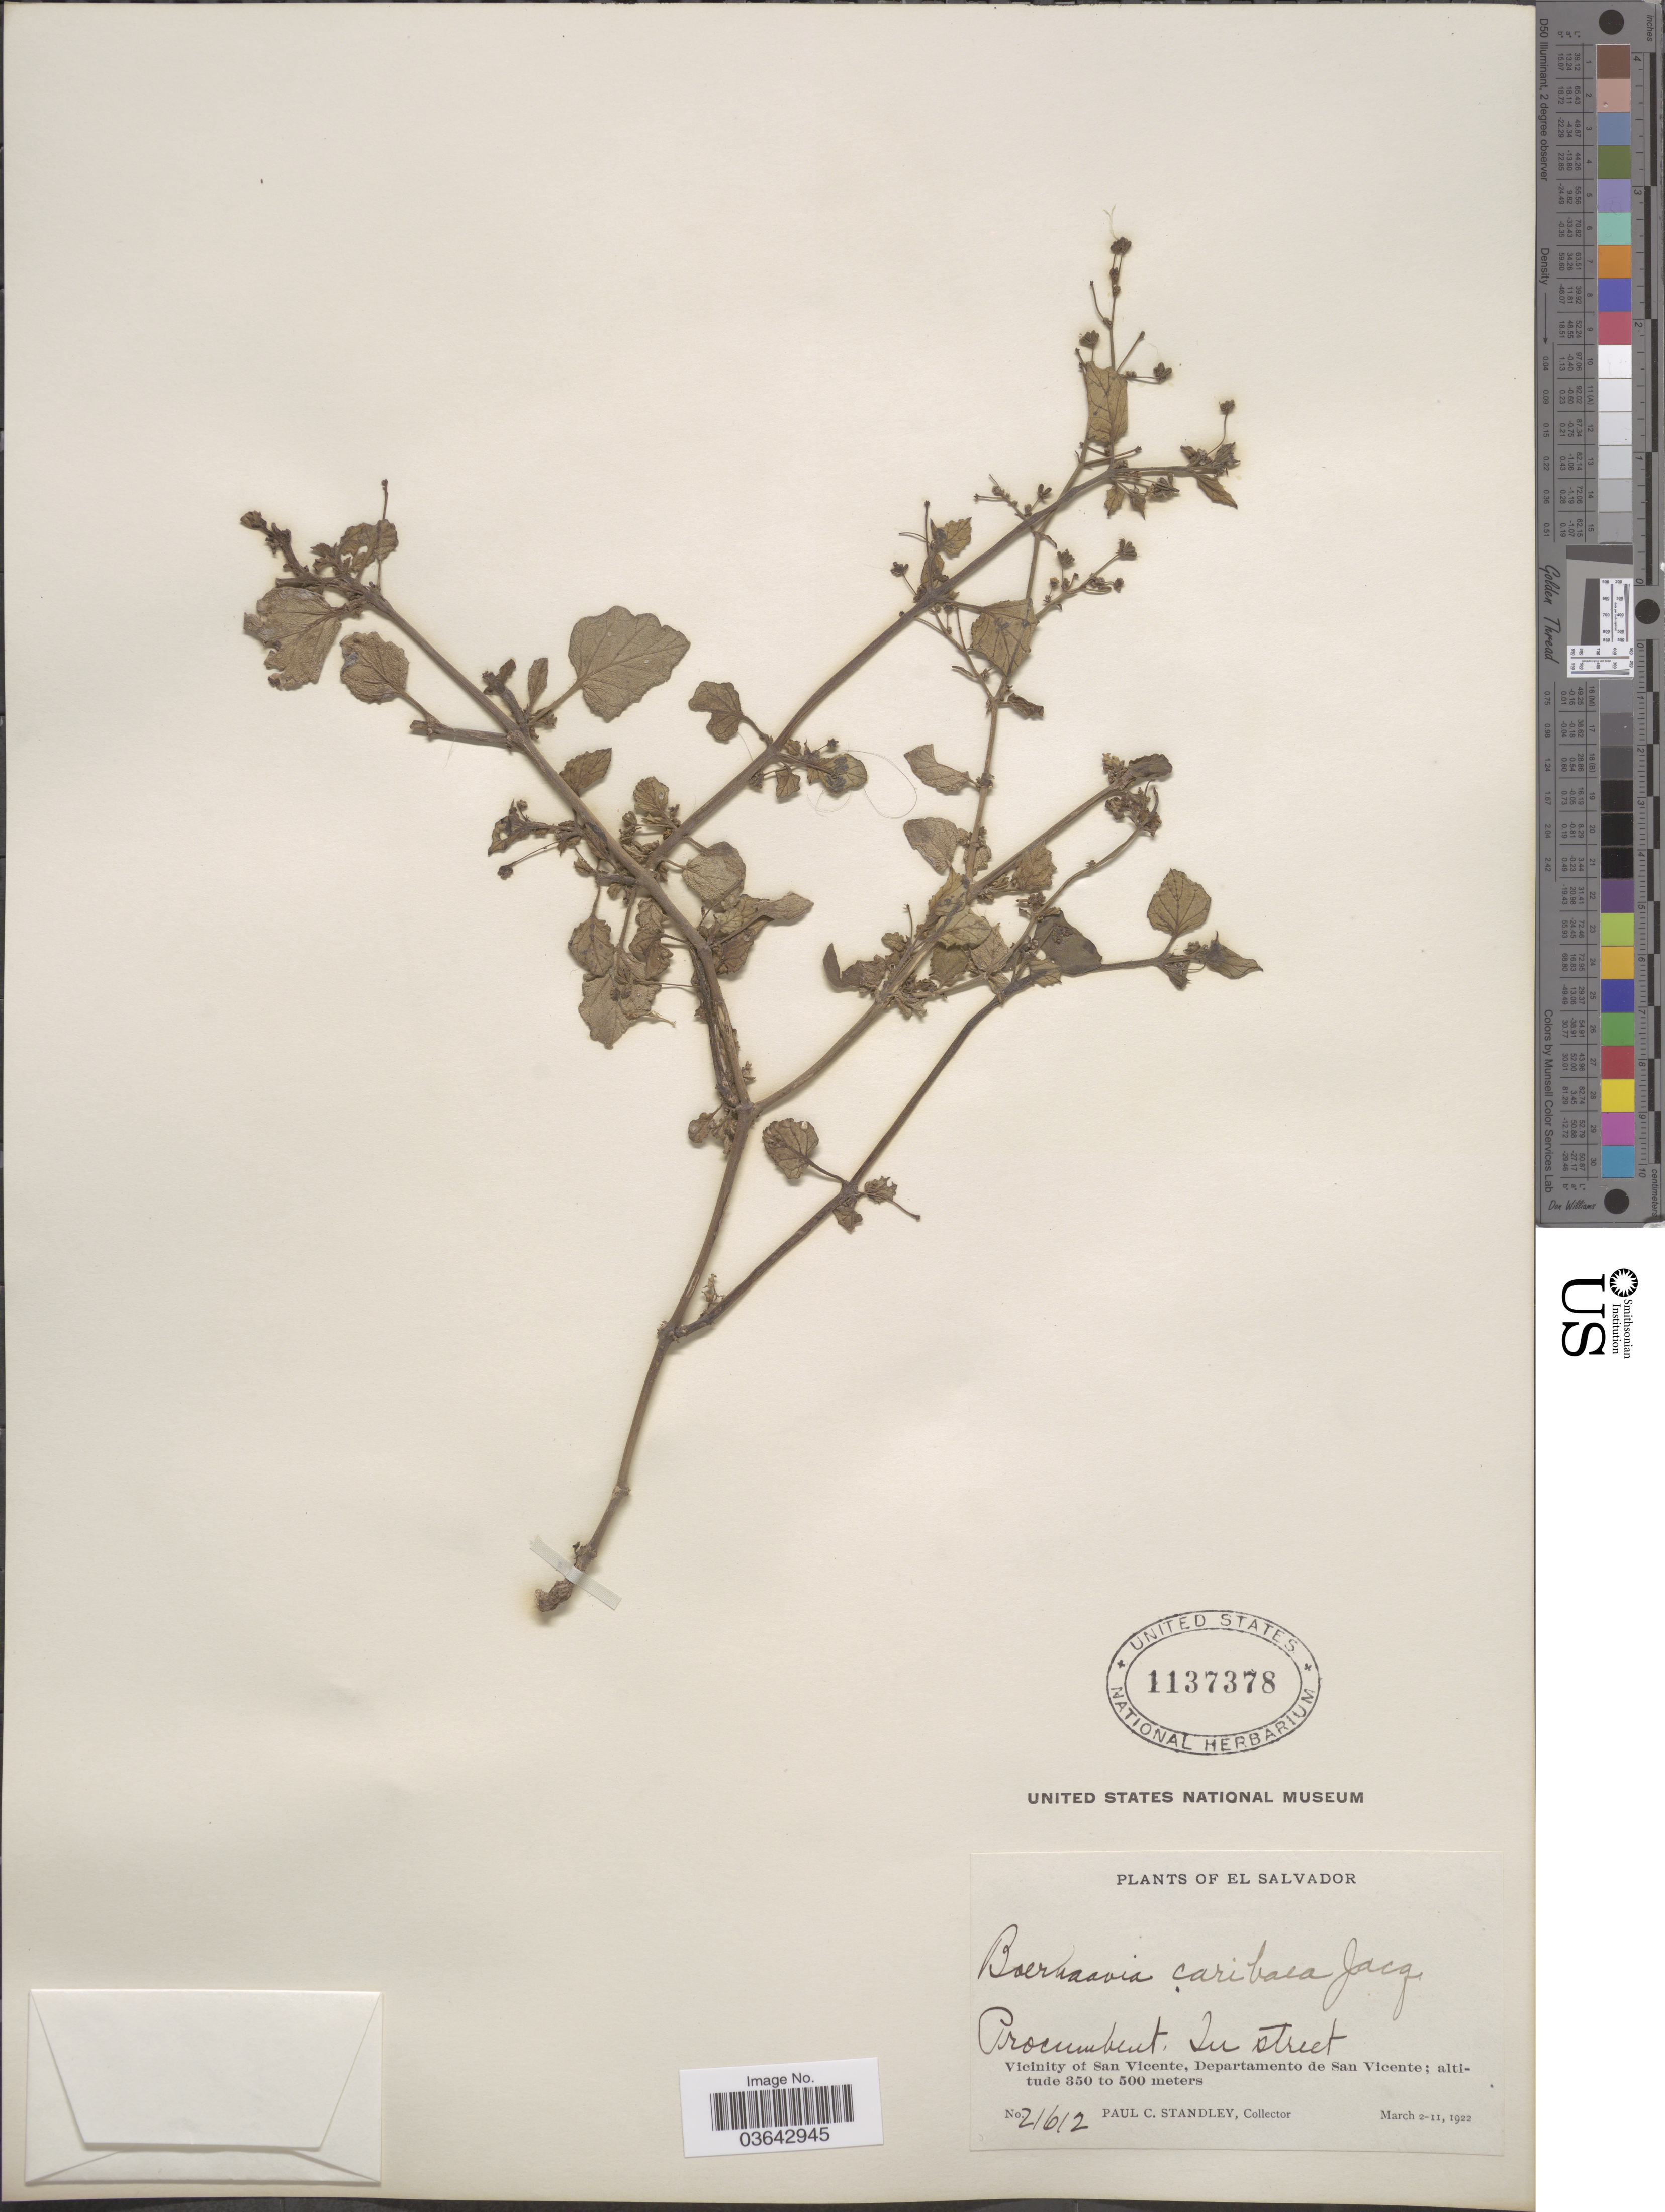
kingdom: Plantae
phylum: Tracheophyta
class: Magnoliopsida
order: Caryophyllales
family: Nyctaginaceae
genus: Boerhavia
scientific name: Boerhavia caribaea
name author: Jacq.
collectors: P. C. Standley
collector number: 21612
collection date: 1922-03-02/1922-03-11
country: El Salvador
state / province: San Vincente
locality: Vicinity of San Vicente, Departamento de San Vicente.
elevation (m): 350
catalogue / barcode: US 1137378